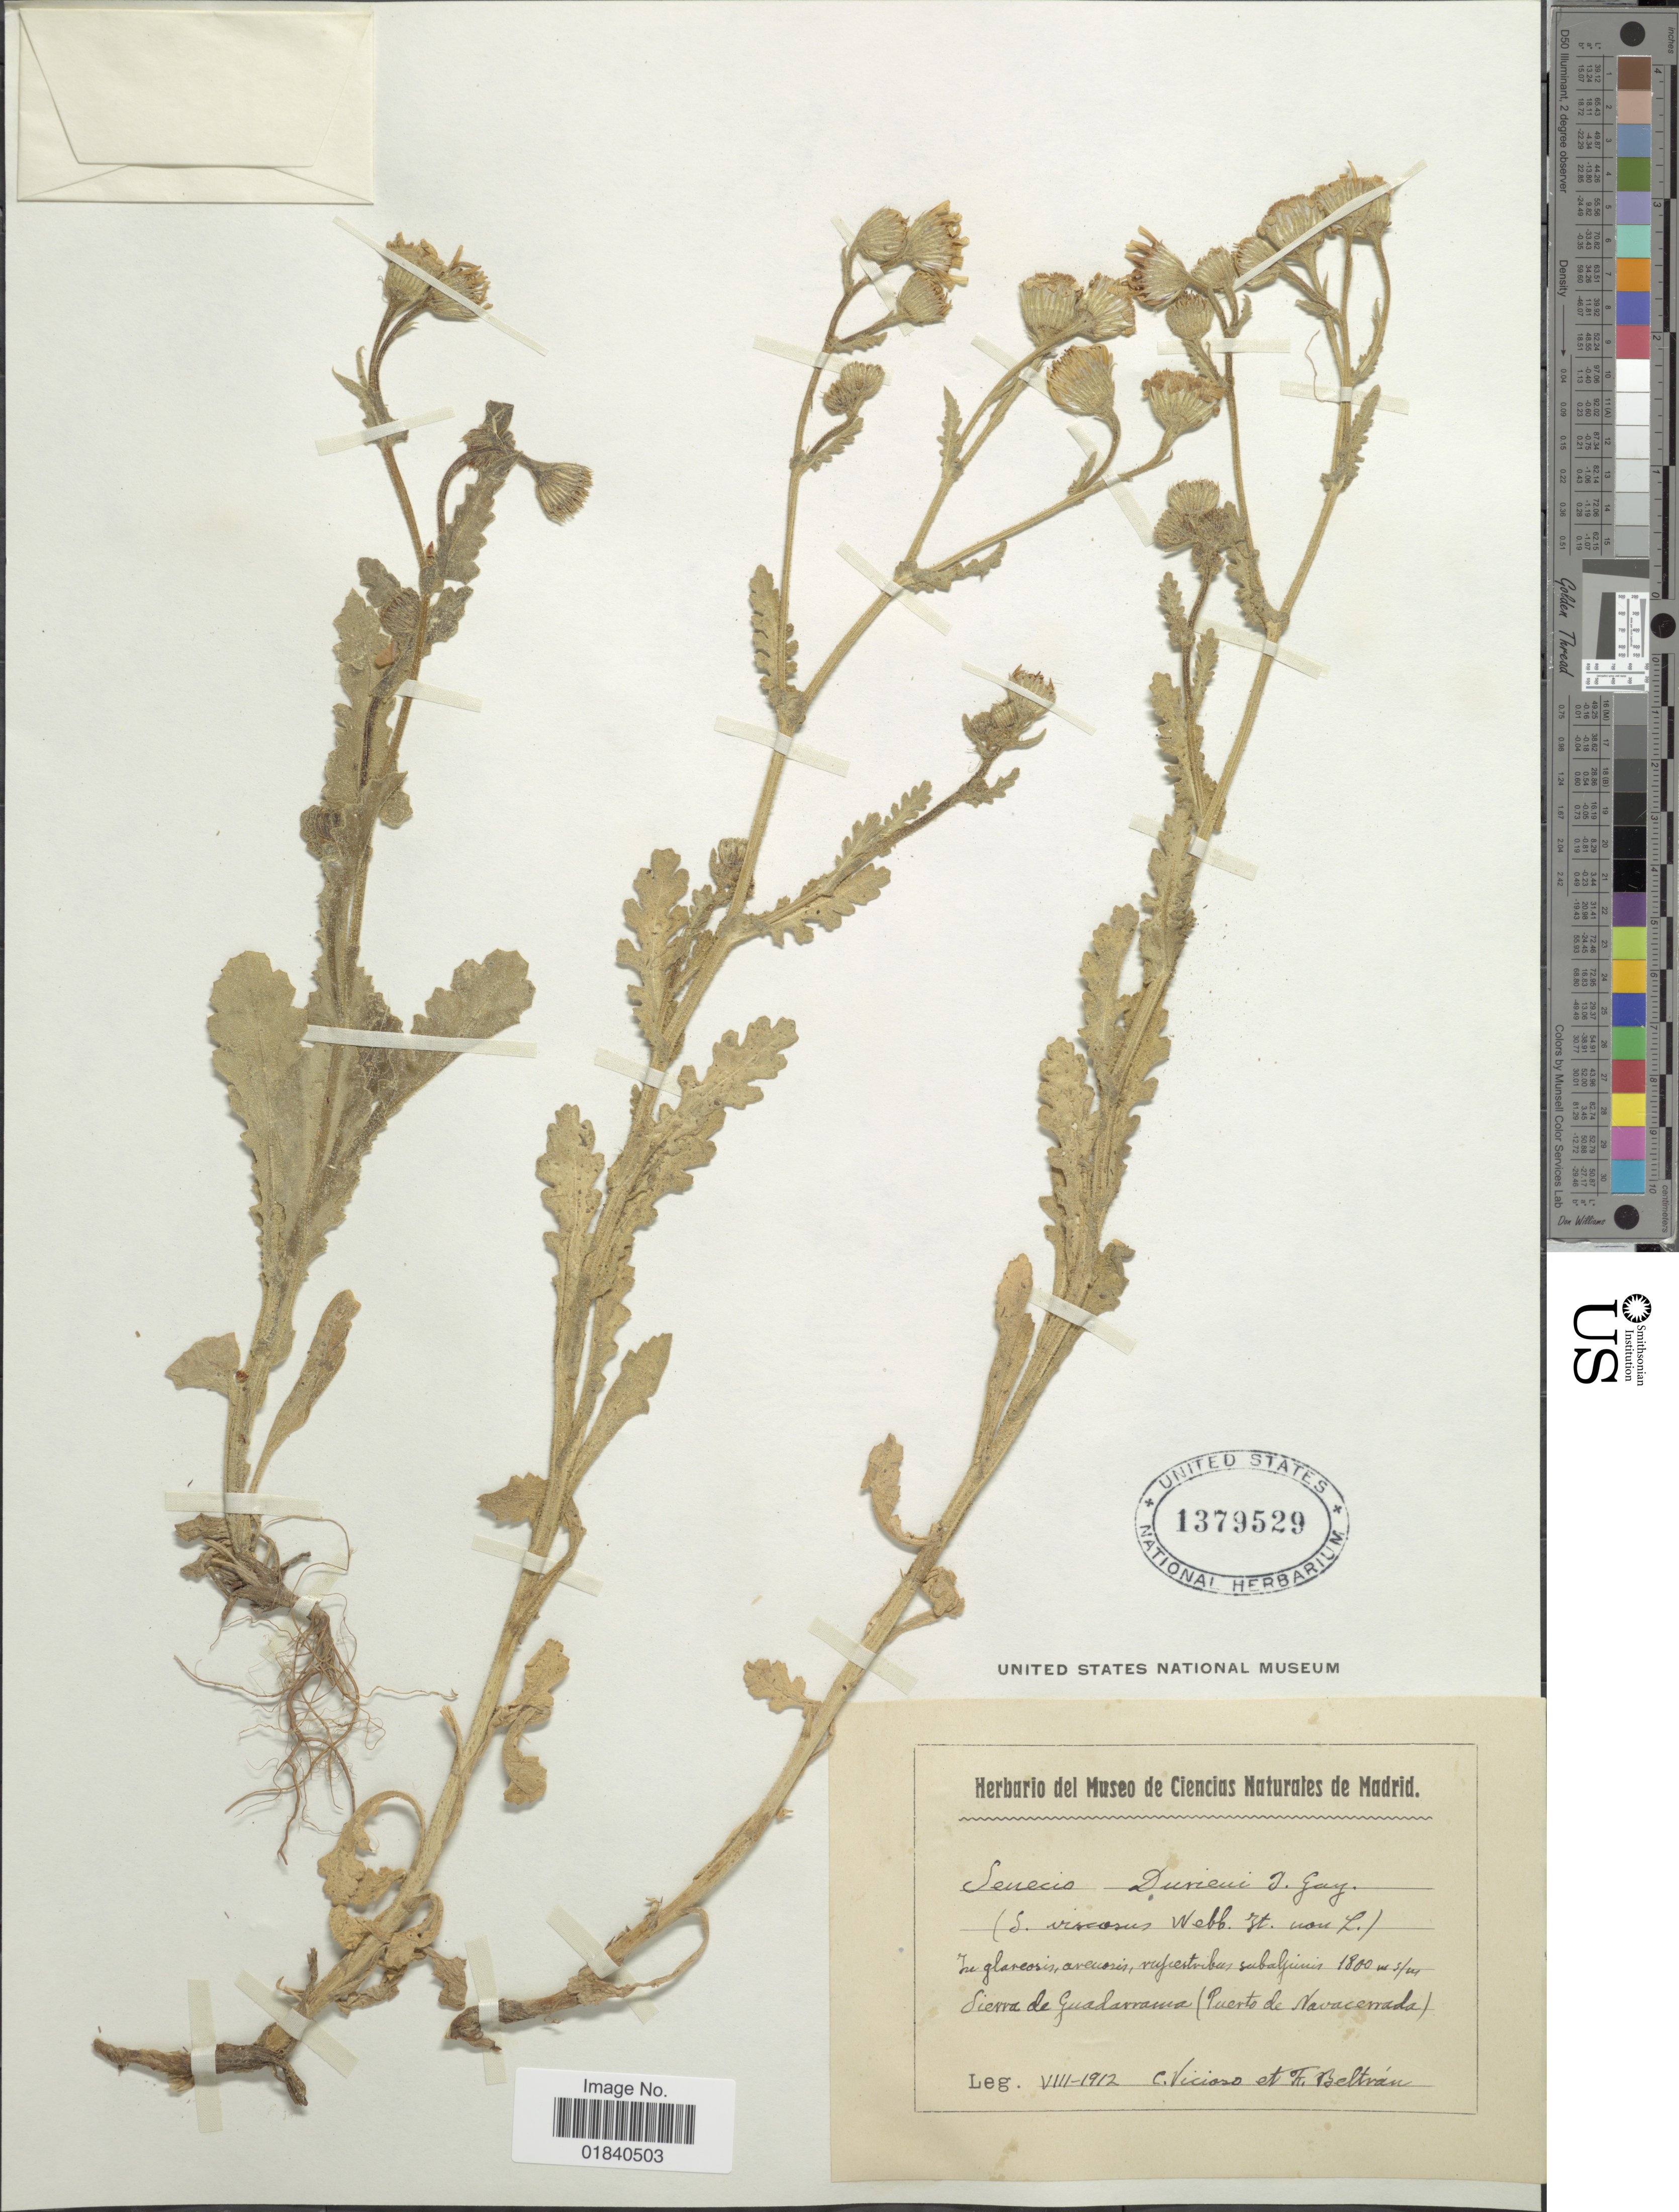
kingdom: Plantae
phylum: Tracheophyta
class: Magnoliopsida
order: Asterales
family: Asteraceae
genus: Senecio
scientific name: Senecio duriaei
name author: J. Gay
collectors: C. Vicioso & F. Beltran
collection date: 1912-08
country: Spain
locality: Sierra de Guadarrama (Puerto de Navacerrada)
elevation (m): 1800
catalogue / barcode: US 1379529